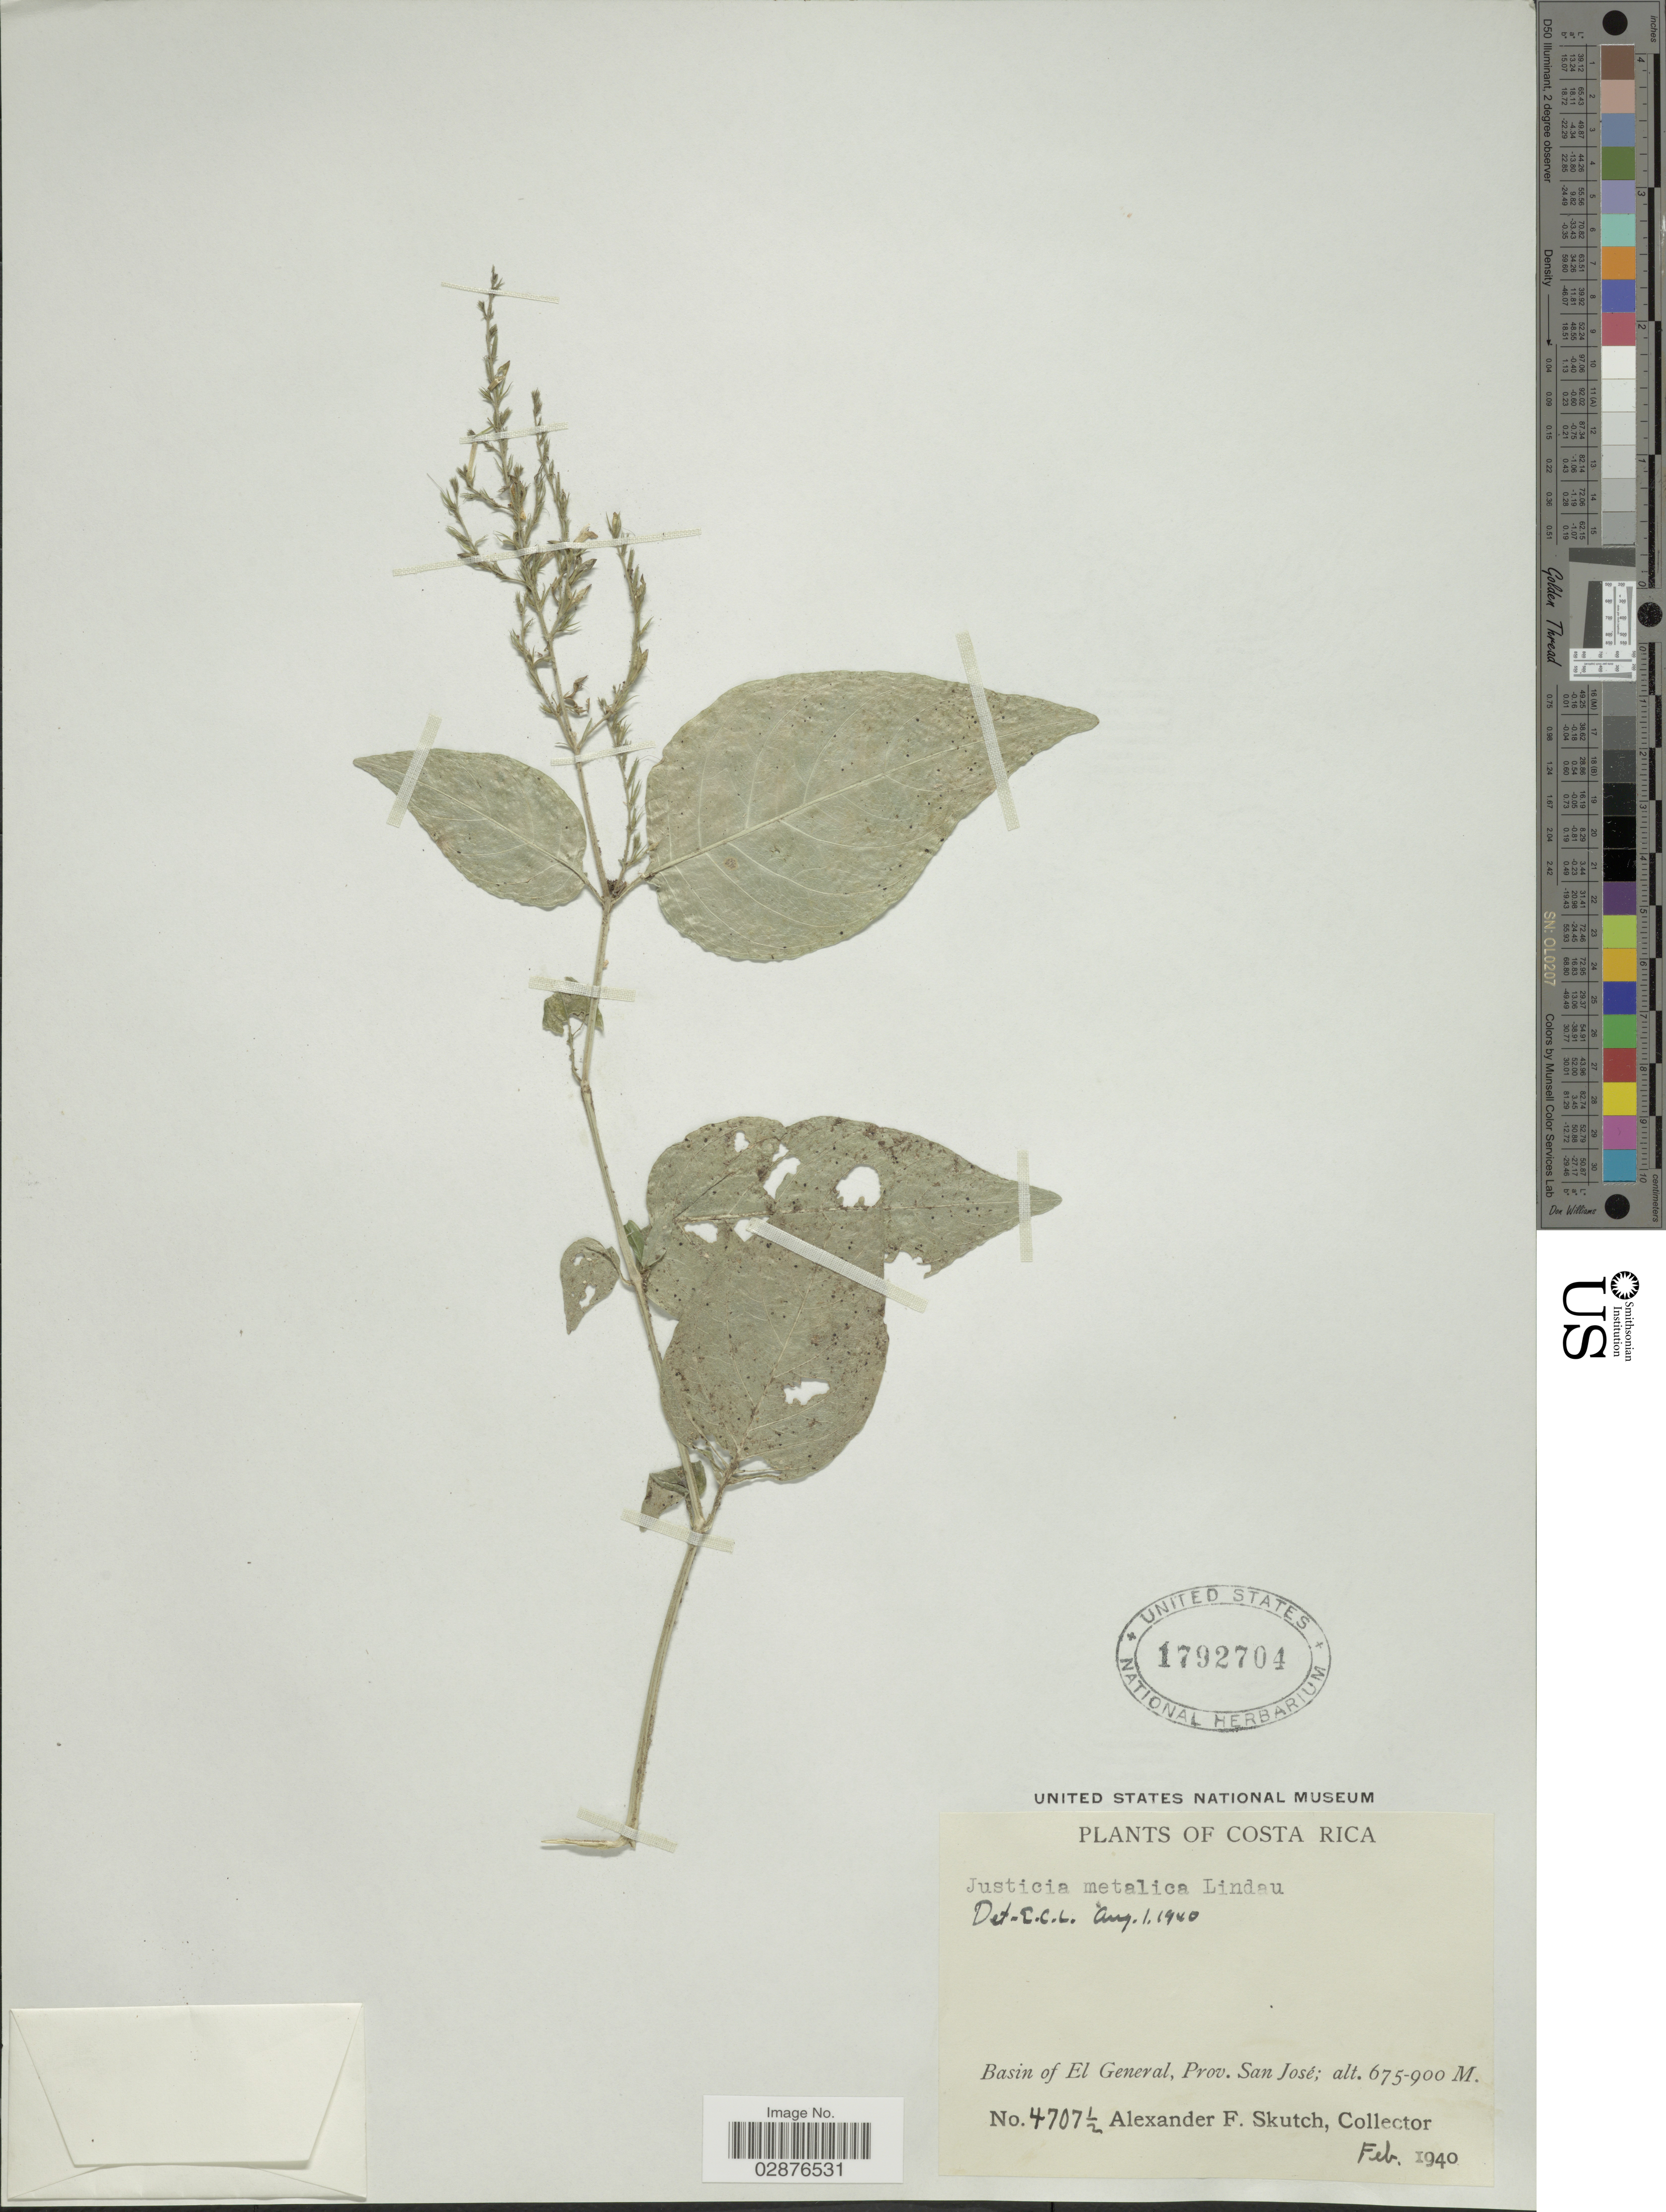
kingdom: Plantae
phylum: Tracheophyta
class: Magnoliopsida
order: Lamiales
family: Acanthaceae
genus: Justicia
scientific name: Justicia metallica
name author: Lindau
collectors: A. F. Skutch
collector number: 4707½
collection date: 1940-02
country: Costa Rica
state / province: San José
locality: Basin of El General.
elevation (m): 675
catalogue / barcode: US 1792704